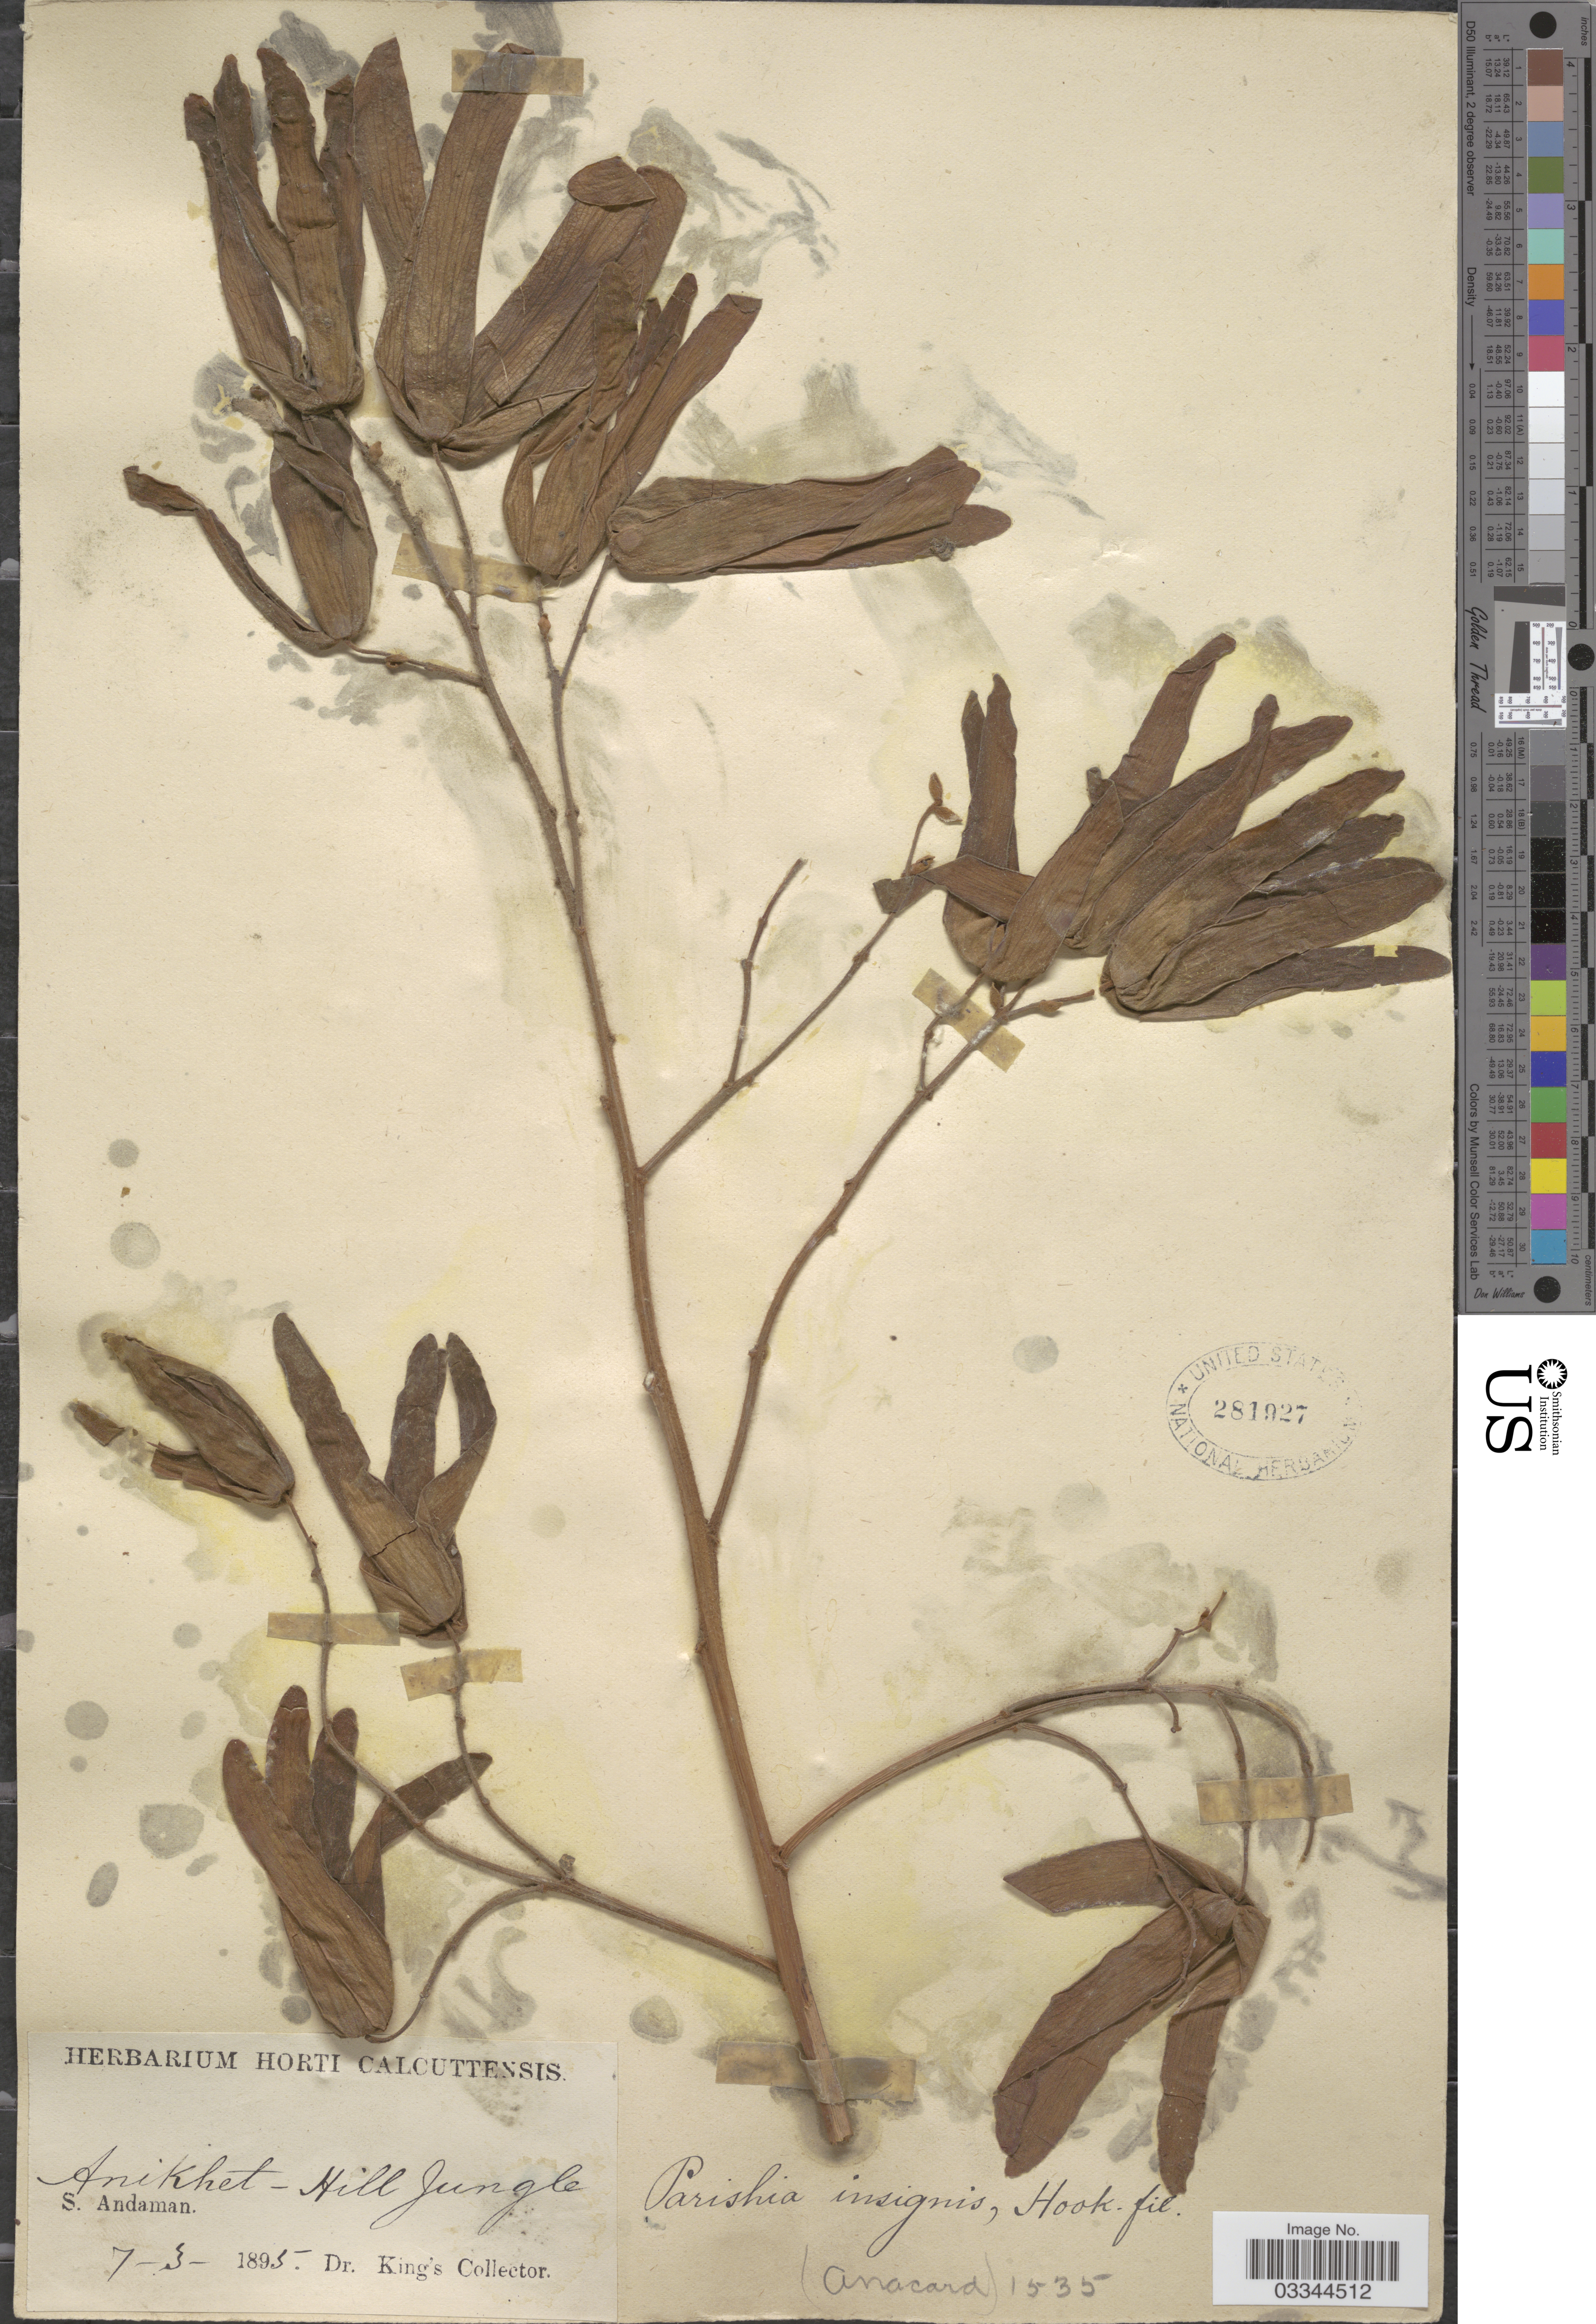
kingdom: Plantae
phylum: Tracheophyta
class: Magnoliopsida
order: Sapindales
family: Anacardiaceae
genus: Parishia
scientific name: Parishia insignis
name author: Hook. f.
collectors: Dr. King's collector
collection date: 1895-03-07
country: India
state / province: Andaman and Nicobar Islands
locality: S. Andaman.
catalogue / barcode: US 281927